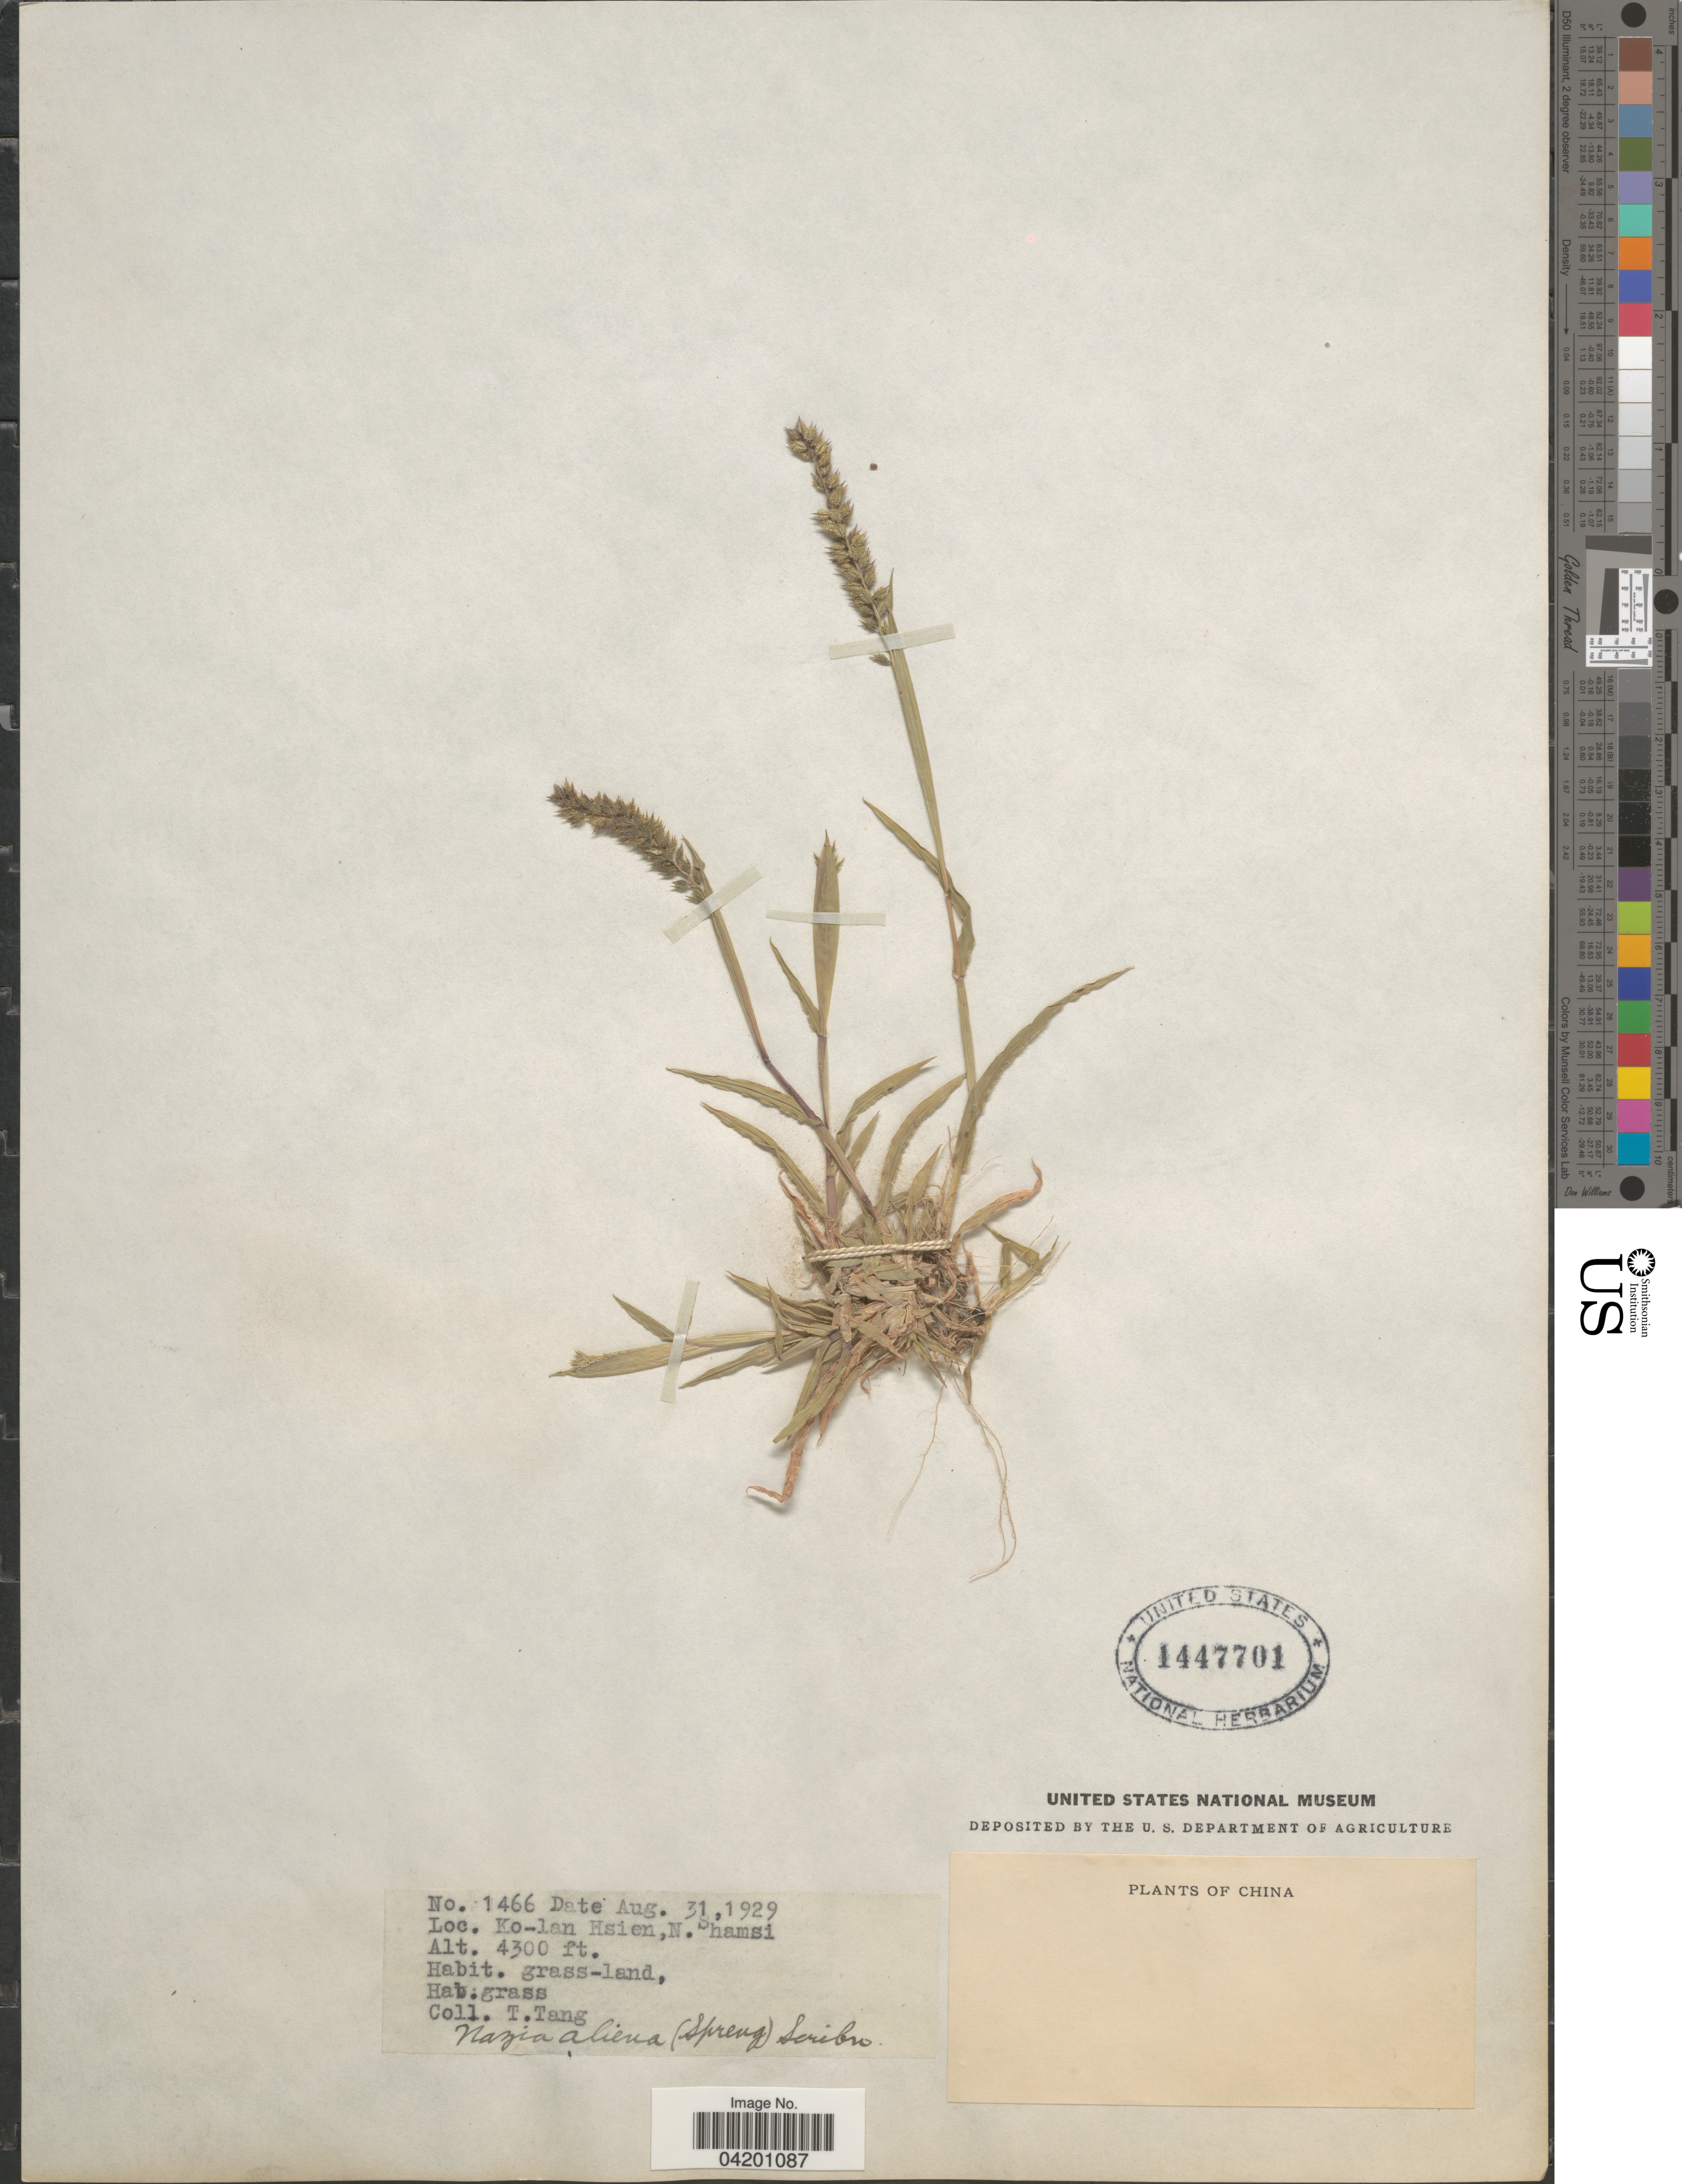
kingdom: Plantae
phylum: Tracheophyta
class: Liliopsida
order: Poales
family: Poaceae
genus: Tragus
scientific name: Tragus berteronianus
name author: Schult.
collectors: T. Tang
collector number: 1466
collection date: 1929-08-31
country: China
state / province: Shanxi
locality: Ko-lan Hsien, N. Shamsi.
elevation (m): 1311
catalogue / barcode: US 1447701